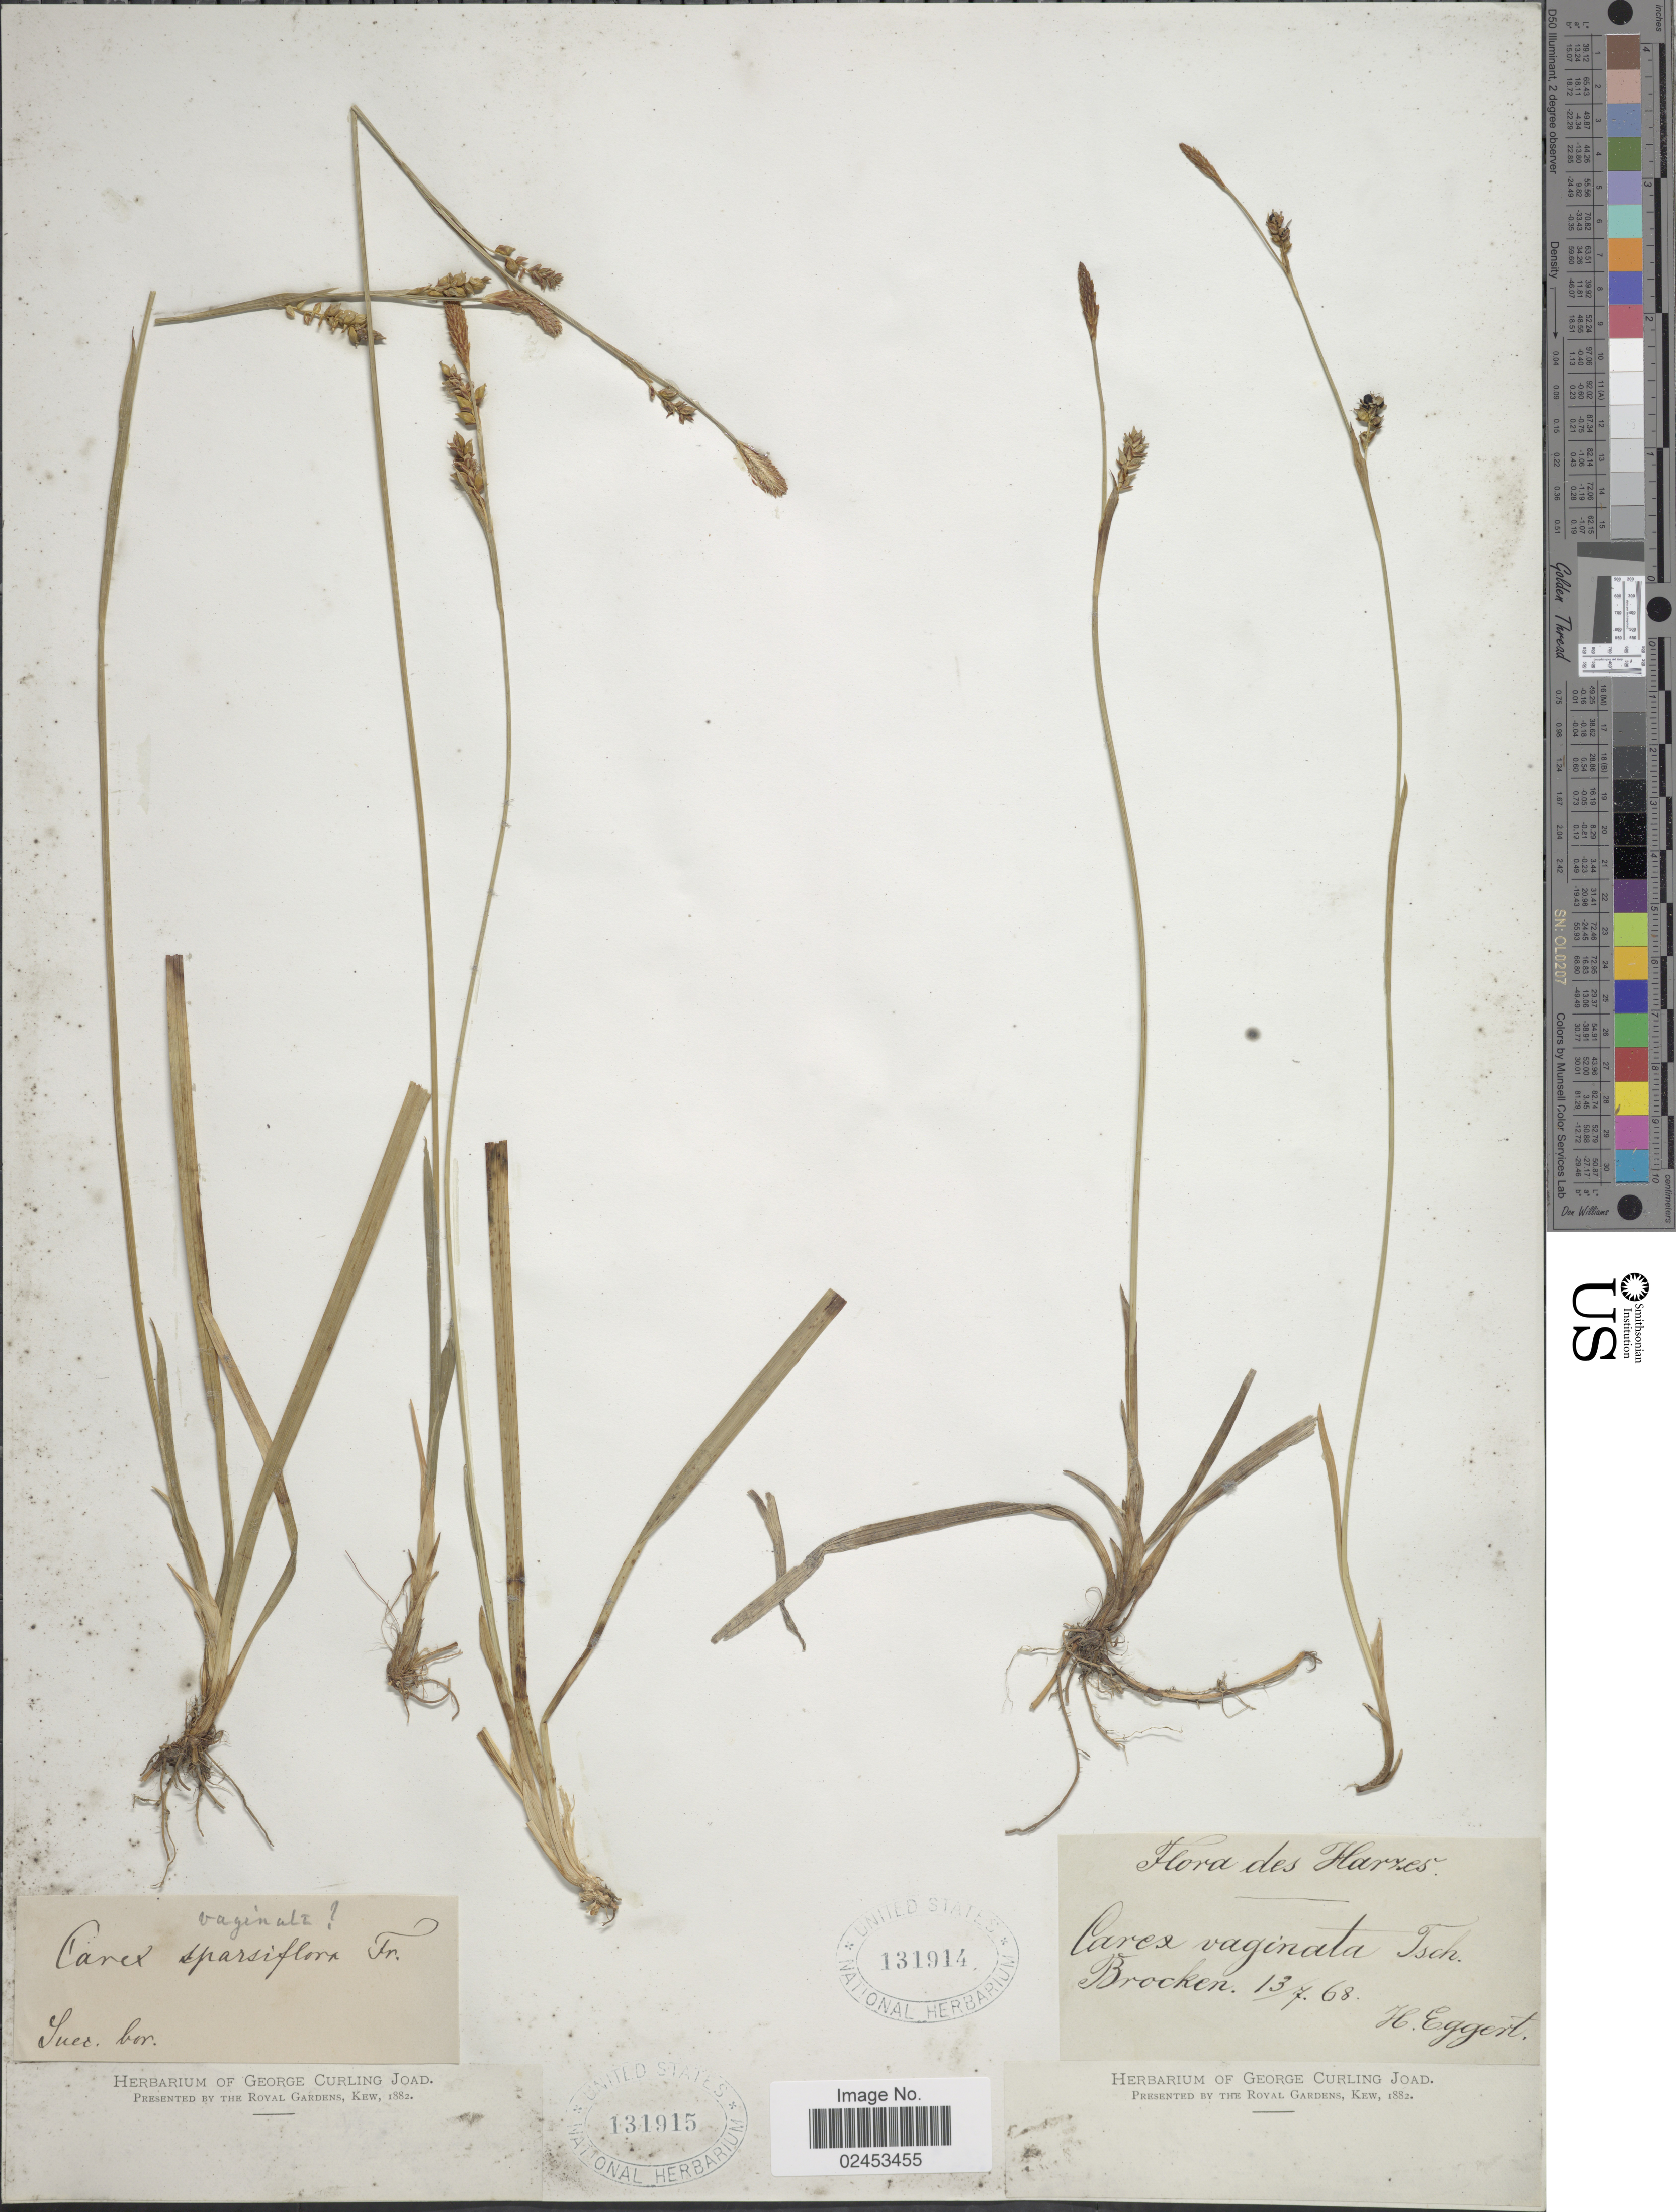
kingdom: Plantae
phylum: Tracheophyta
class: Liliopsida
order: Poales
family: Cyperaceae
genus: Carex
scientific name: Carex vaginata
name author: Tausch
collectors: H. Eggert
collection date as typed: Transcribed d/m/y: 13/7/68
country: Germany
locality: Des Harzes, Brocken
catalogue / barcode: US 131914